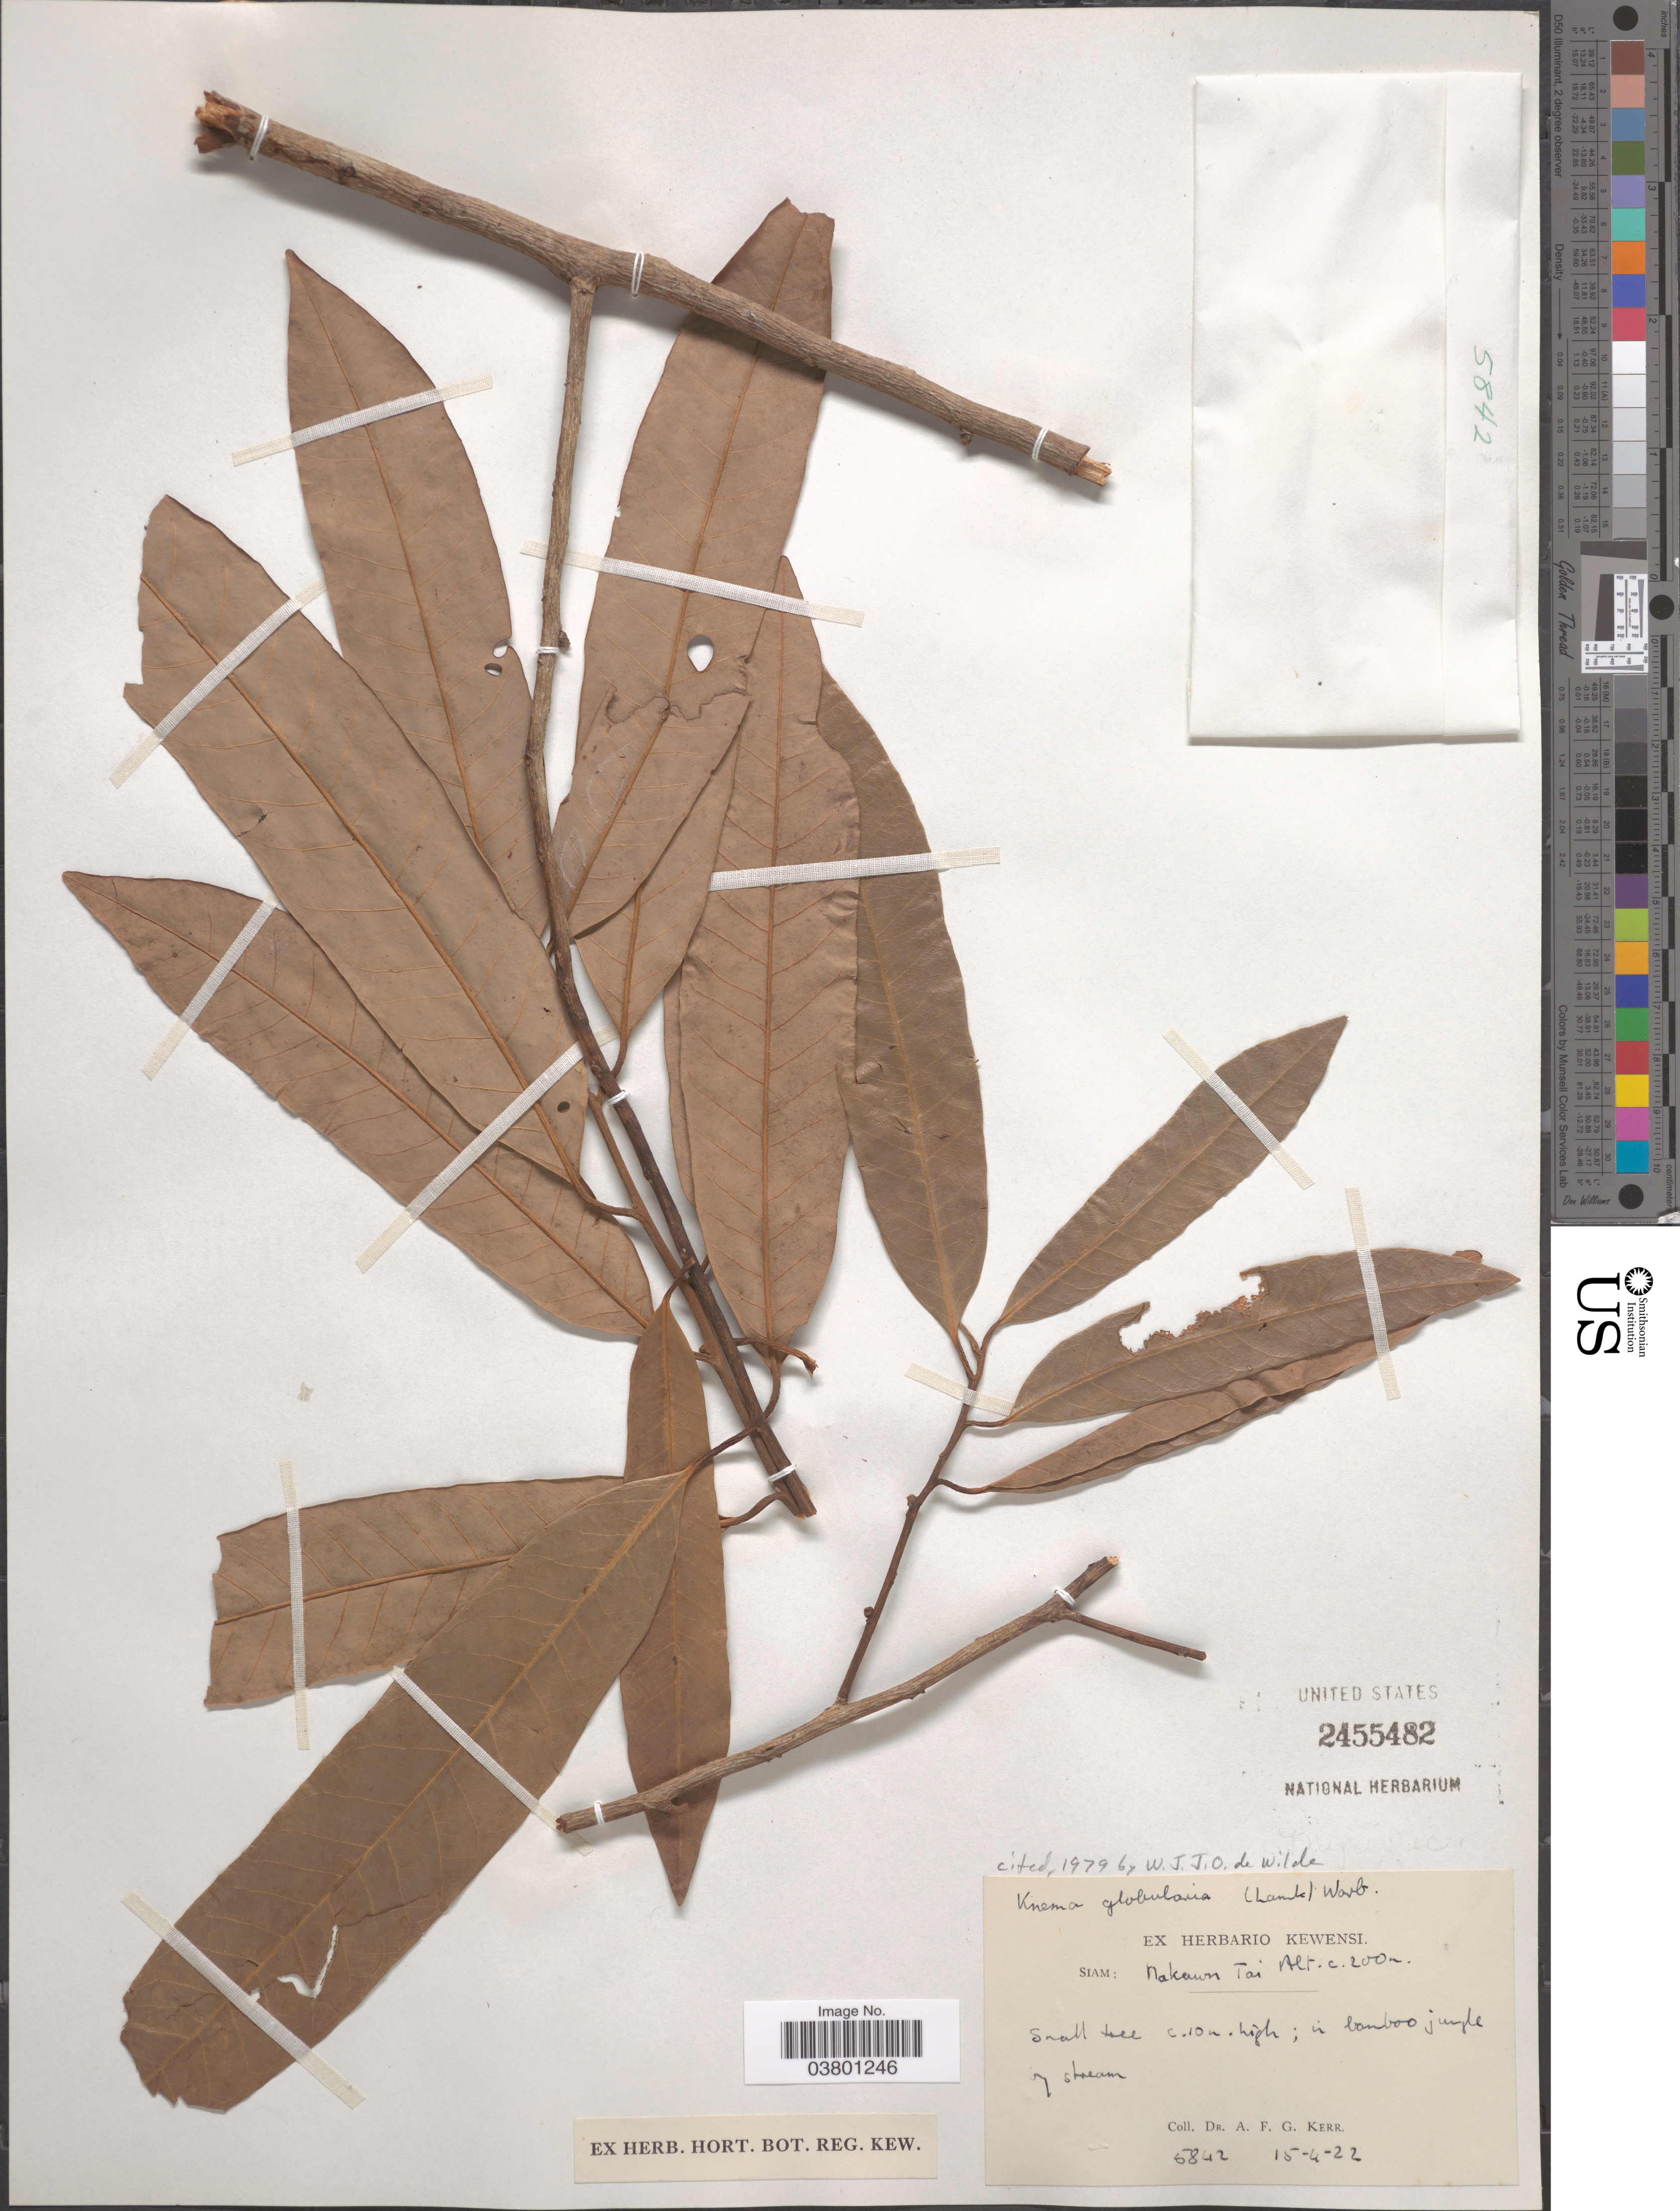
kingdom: Plantae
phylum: Tracheophyta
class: Magnoliopsida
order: Magnoliales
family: Myristicaceae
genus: Knema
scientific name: Knema globularia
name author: (Lam.) Warb.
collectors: A. F. G. Kerr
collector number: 5842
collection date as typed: Transcribed d/m/y: 15/4/22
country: Thailand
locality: Siam: Nakawn Tai.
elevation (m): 200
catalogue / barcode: US 2455482